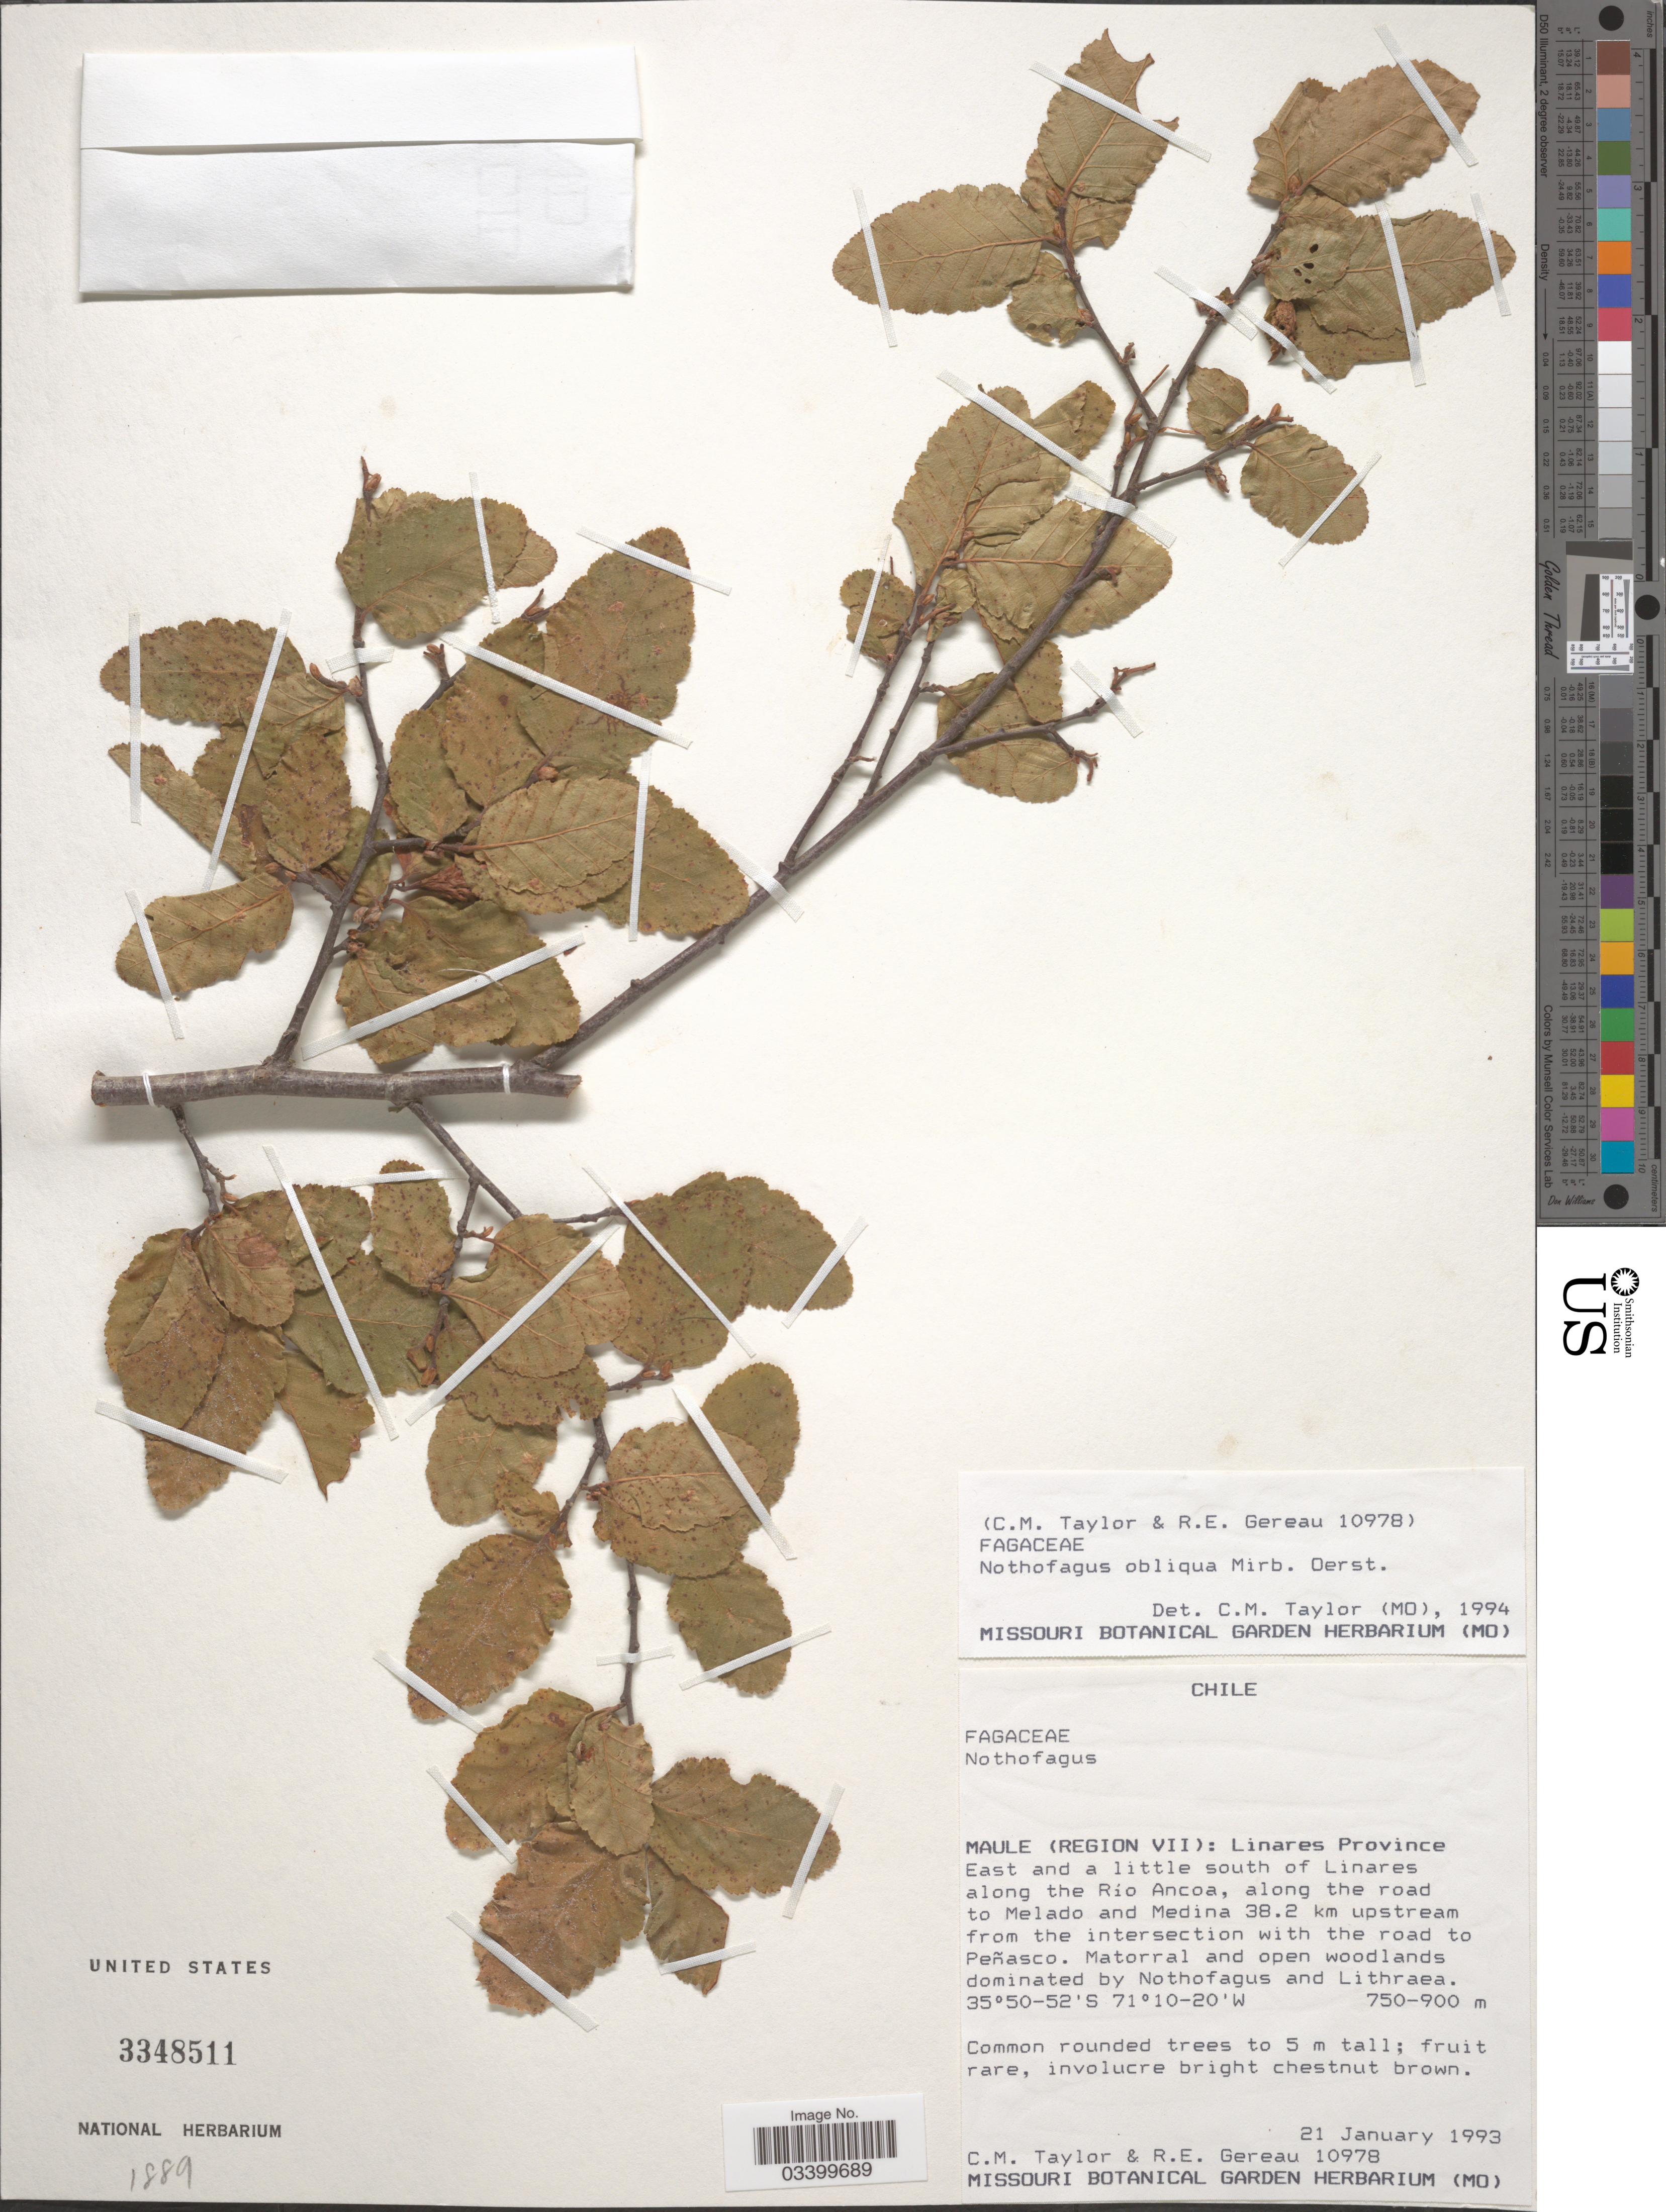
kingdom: Plantae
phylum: Tracheophyta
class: Magnoliopsida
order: Fagales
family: Nothofagaceae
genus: Nothofagus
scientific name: Nothofagus obliqua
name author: (Mirb.) Oerst.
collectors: C. M. Taylor & R. Gereau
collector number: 10978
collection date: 1993-01-21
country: Chile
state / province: Maule (VII)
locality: Maule (Region VII): Linares Province. East and a little south of Linares along the road to Melado and medina 38.2 km upstream from the intersection with the road to Peñasco.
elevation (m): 750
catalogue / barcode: US 3348511